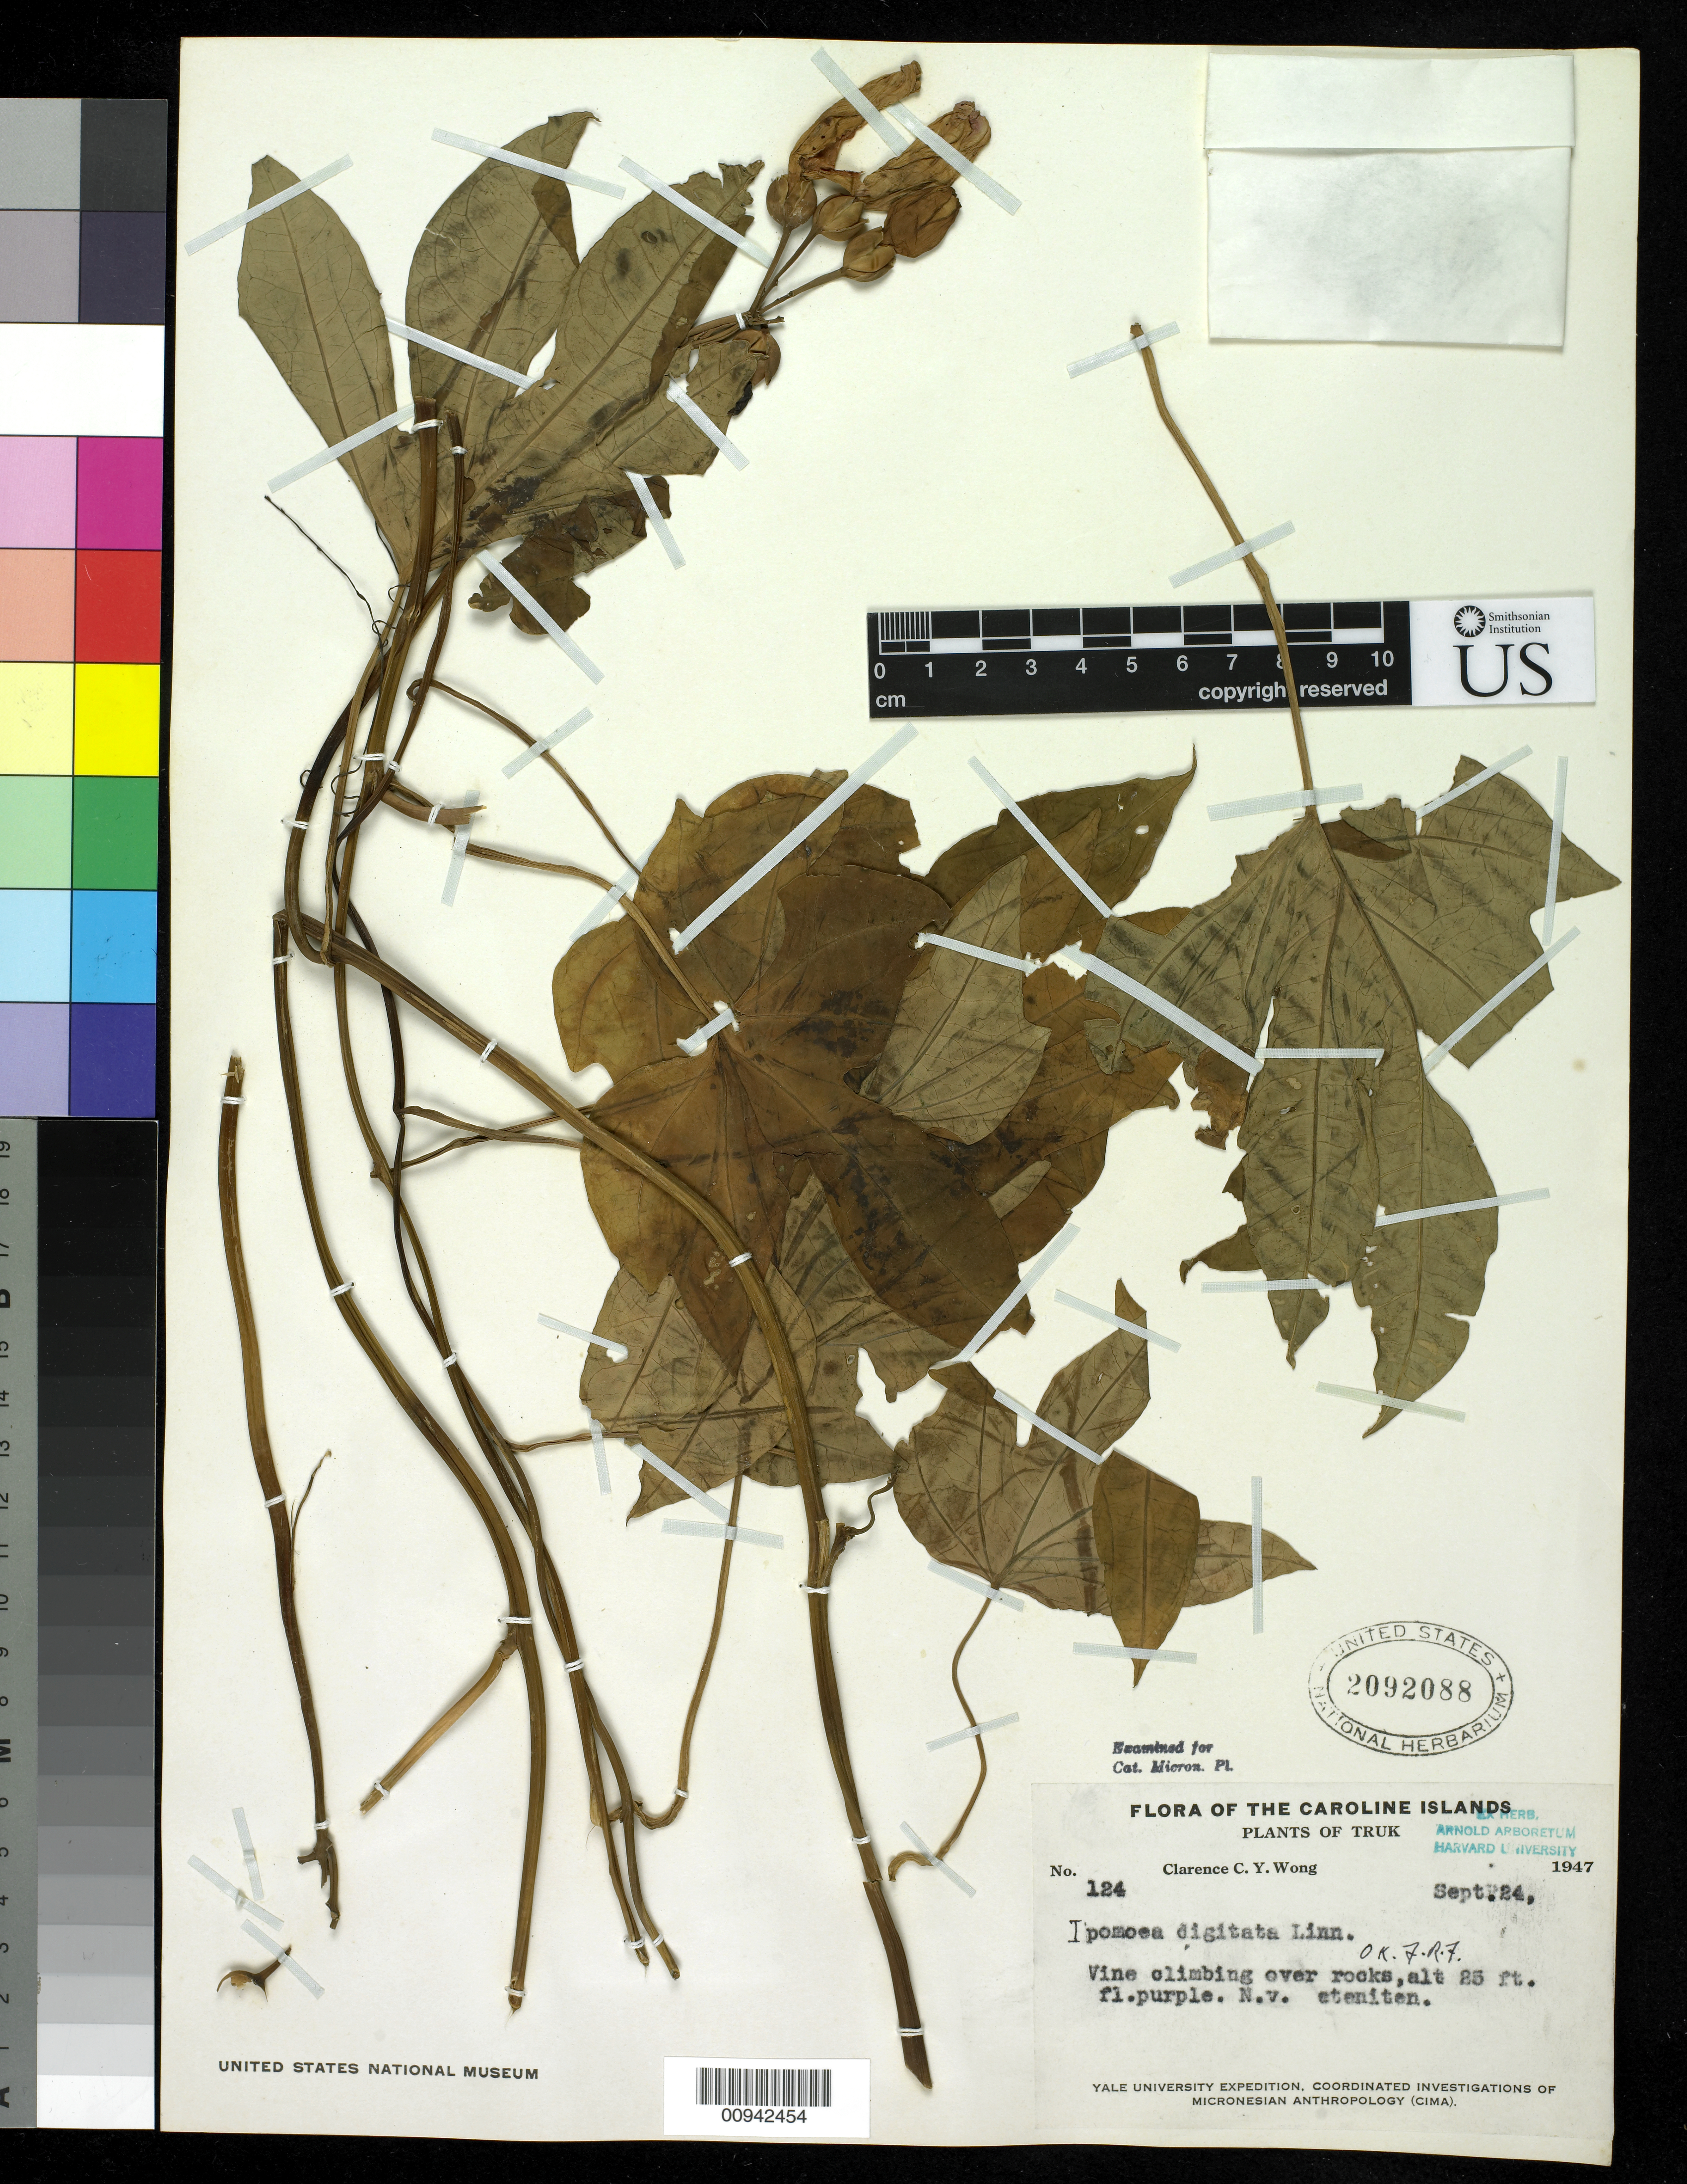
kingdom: Plantae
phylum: Tracheophyta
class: Magnoliopsida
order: Solanales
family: Convolvulaceae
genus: Ipomoea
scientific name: Ipomoea mauritiana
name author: Jacq.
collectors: C. Wong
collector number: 124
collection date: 1947-09-24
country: Micronesia, Federated States of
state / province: Truk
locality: Caroline Islands. Truk.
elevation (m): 8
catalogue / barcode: US 2092088